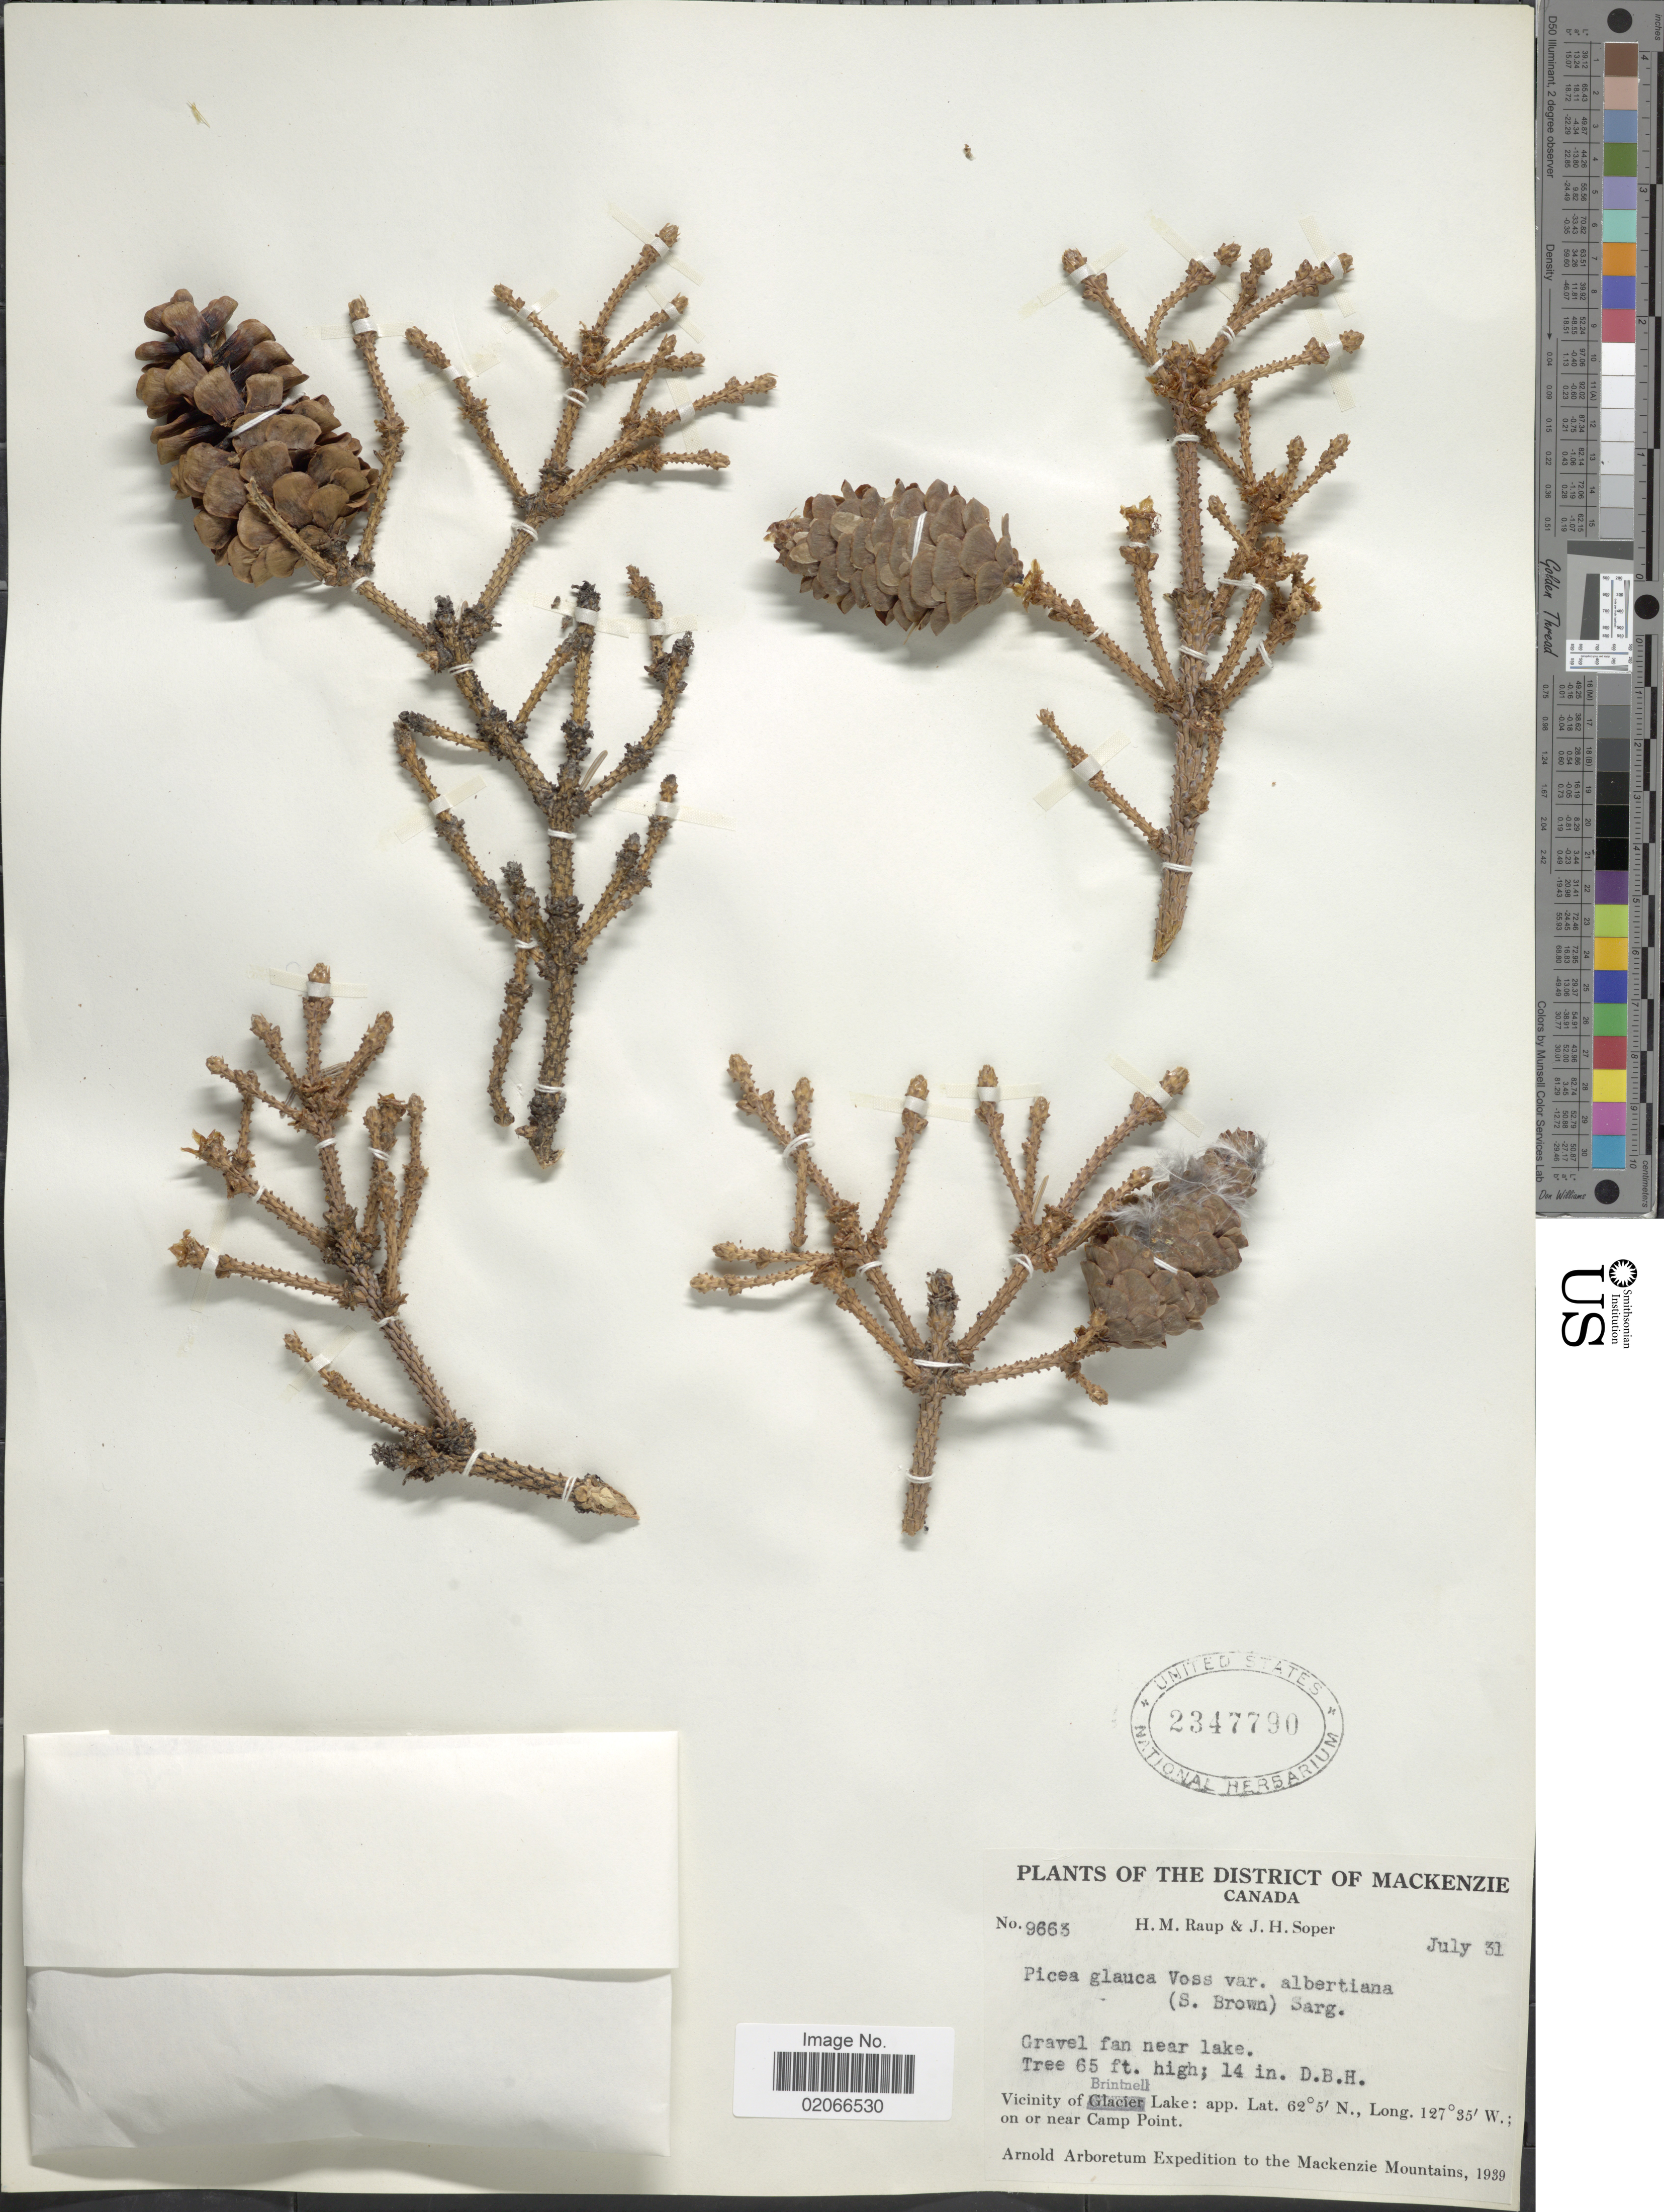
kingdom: Plantae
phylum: Tracheophyta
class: Pinopsida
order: Pinales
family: Pinaceae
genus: Picea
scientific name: Picea glauca var. albertiana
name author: (S. Br.) Sarg.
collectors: H. Raup & J. H. Soper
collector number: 9663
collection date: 1939-07-31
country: Canada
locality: District of Mackenzie, Grvel fan near Lake, vicinity of Brintell Lake, on or near Campo Point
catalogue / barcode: US 2347790